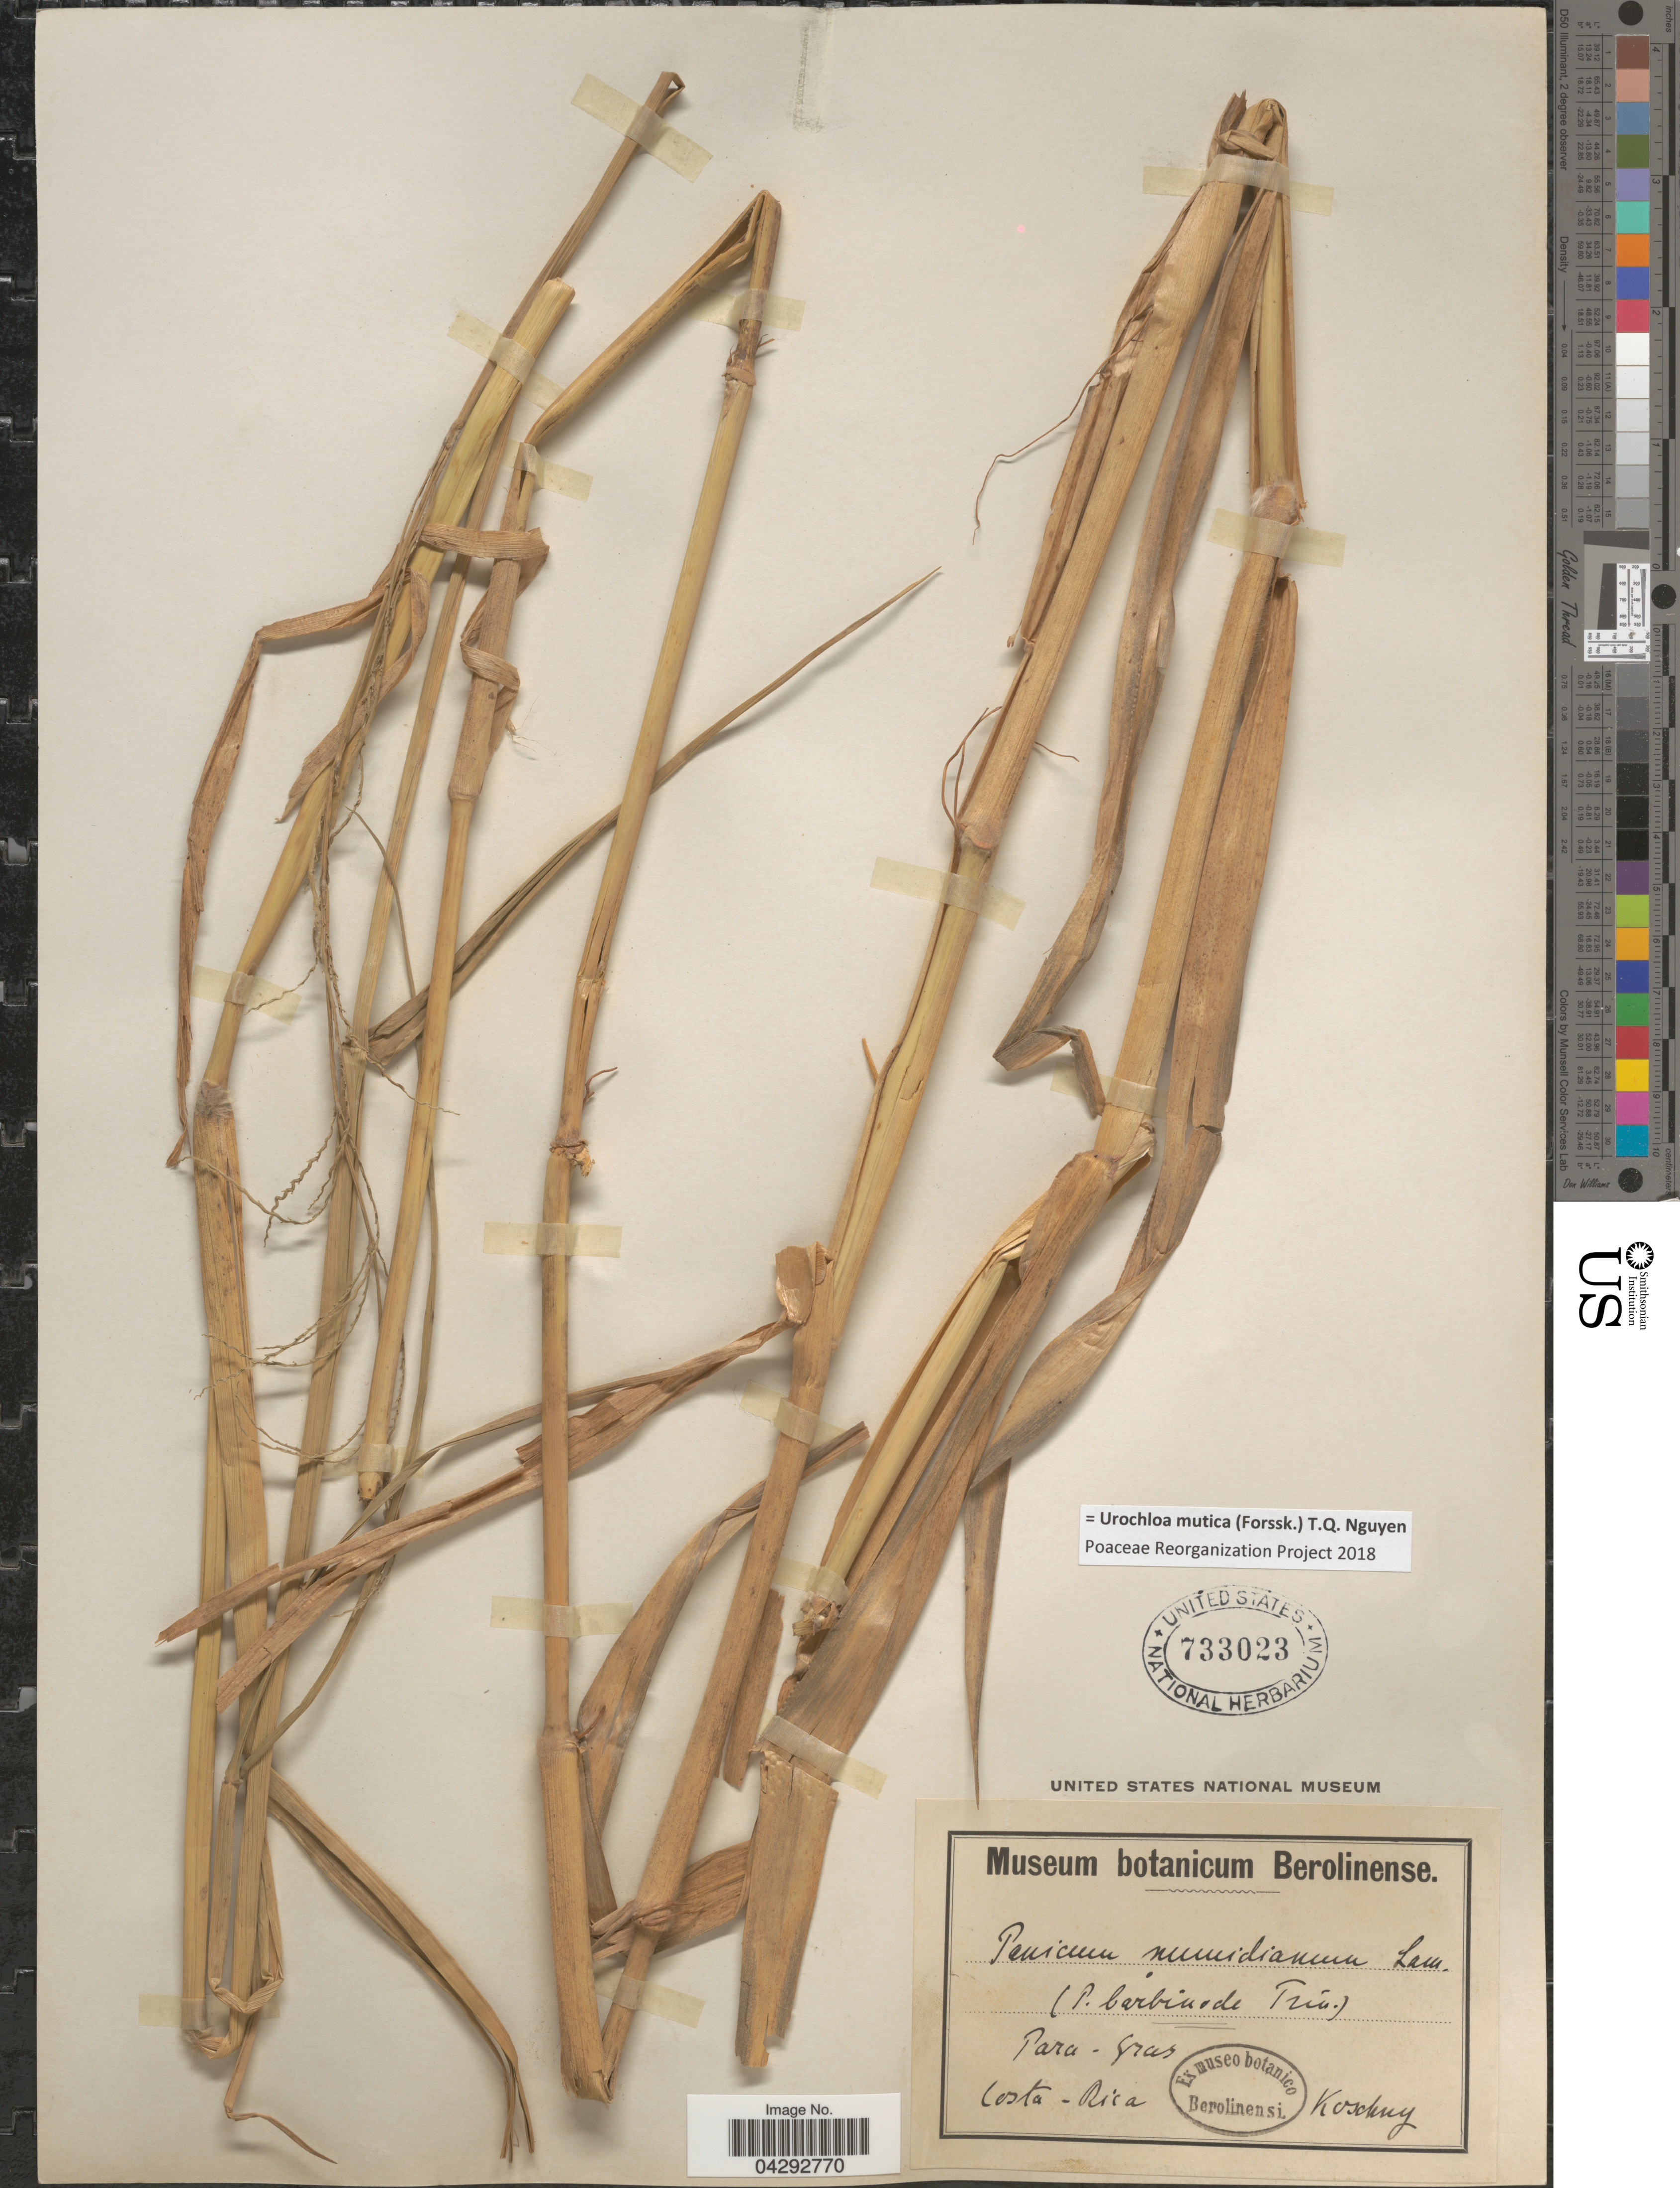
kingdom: Plantae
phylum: Tracheophyta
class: Liliopsida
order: Poales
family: Poaceae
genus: Urochloa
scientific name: Urochloa mutica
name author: (Forssk.) T.Q. Nguyen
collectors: Koschny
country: Costa Rica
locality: Para - gras.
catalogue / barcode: US 733023